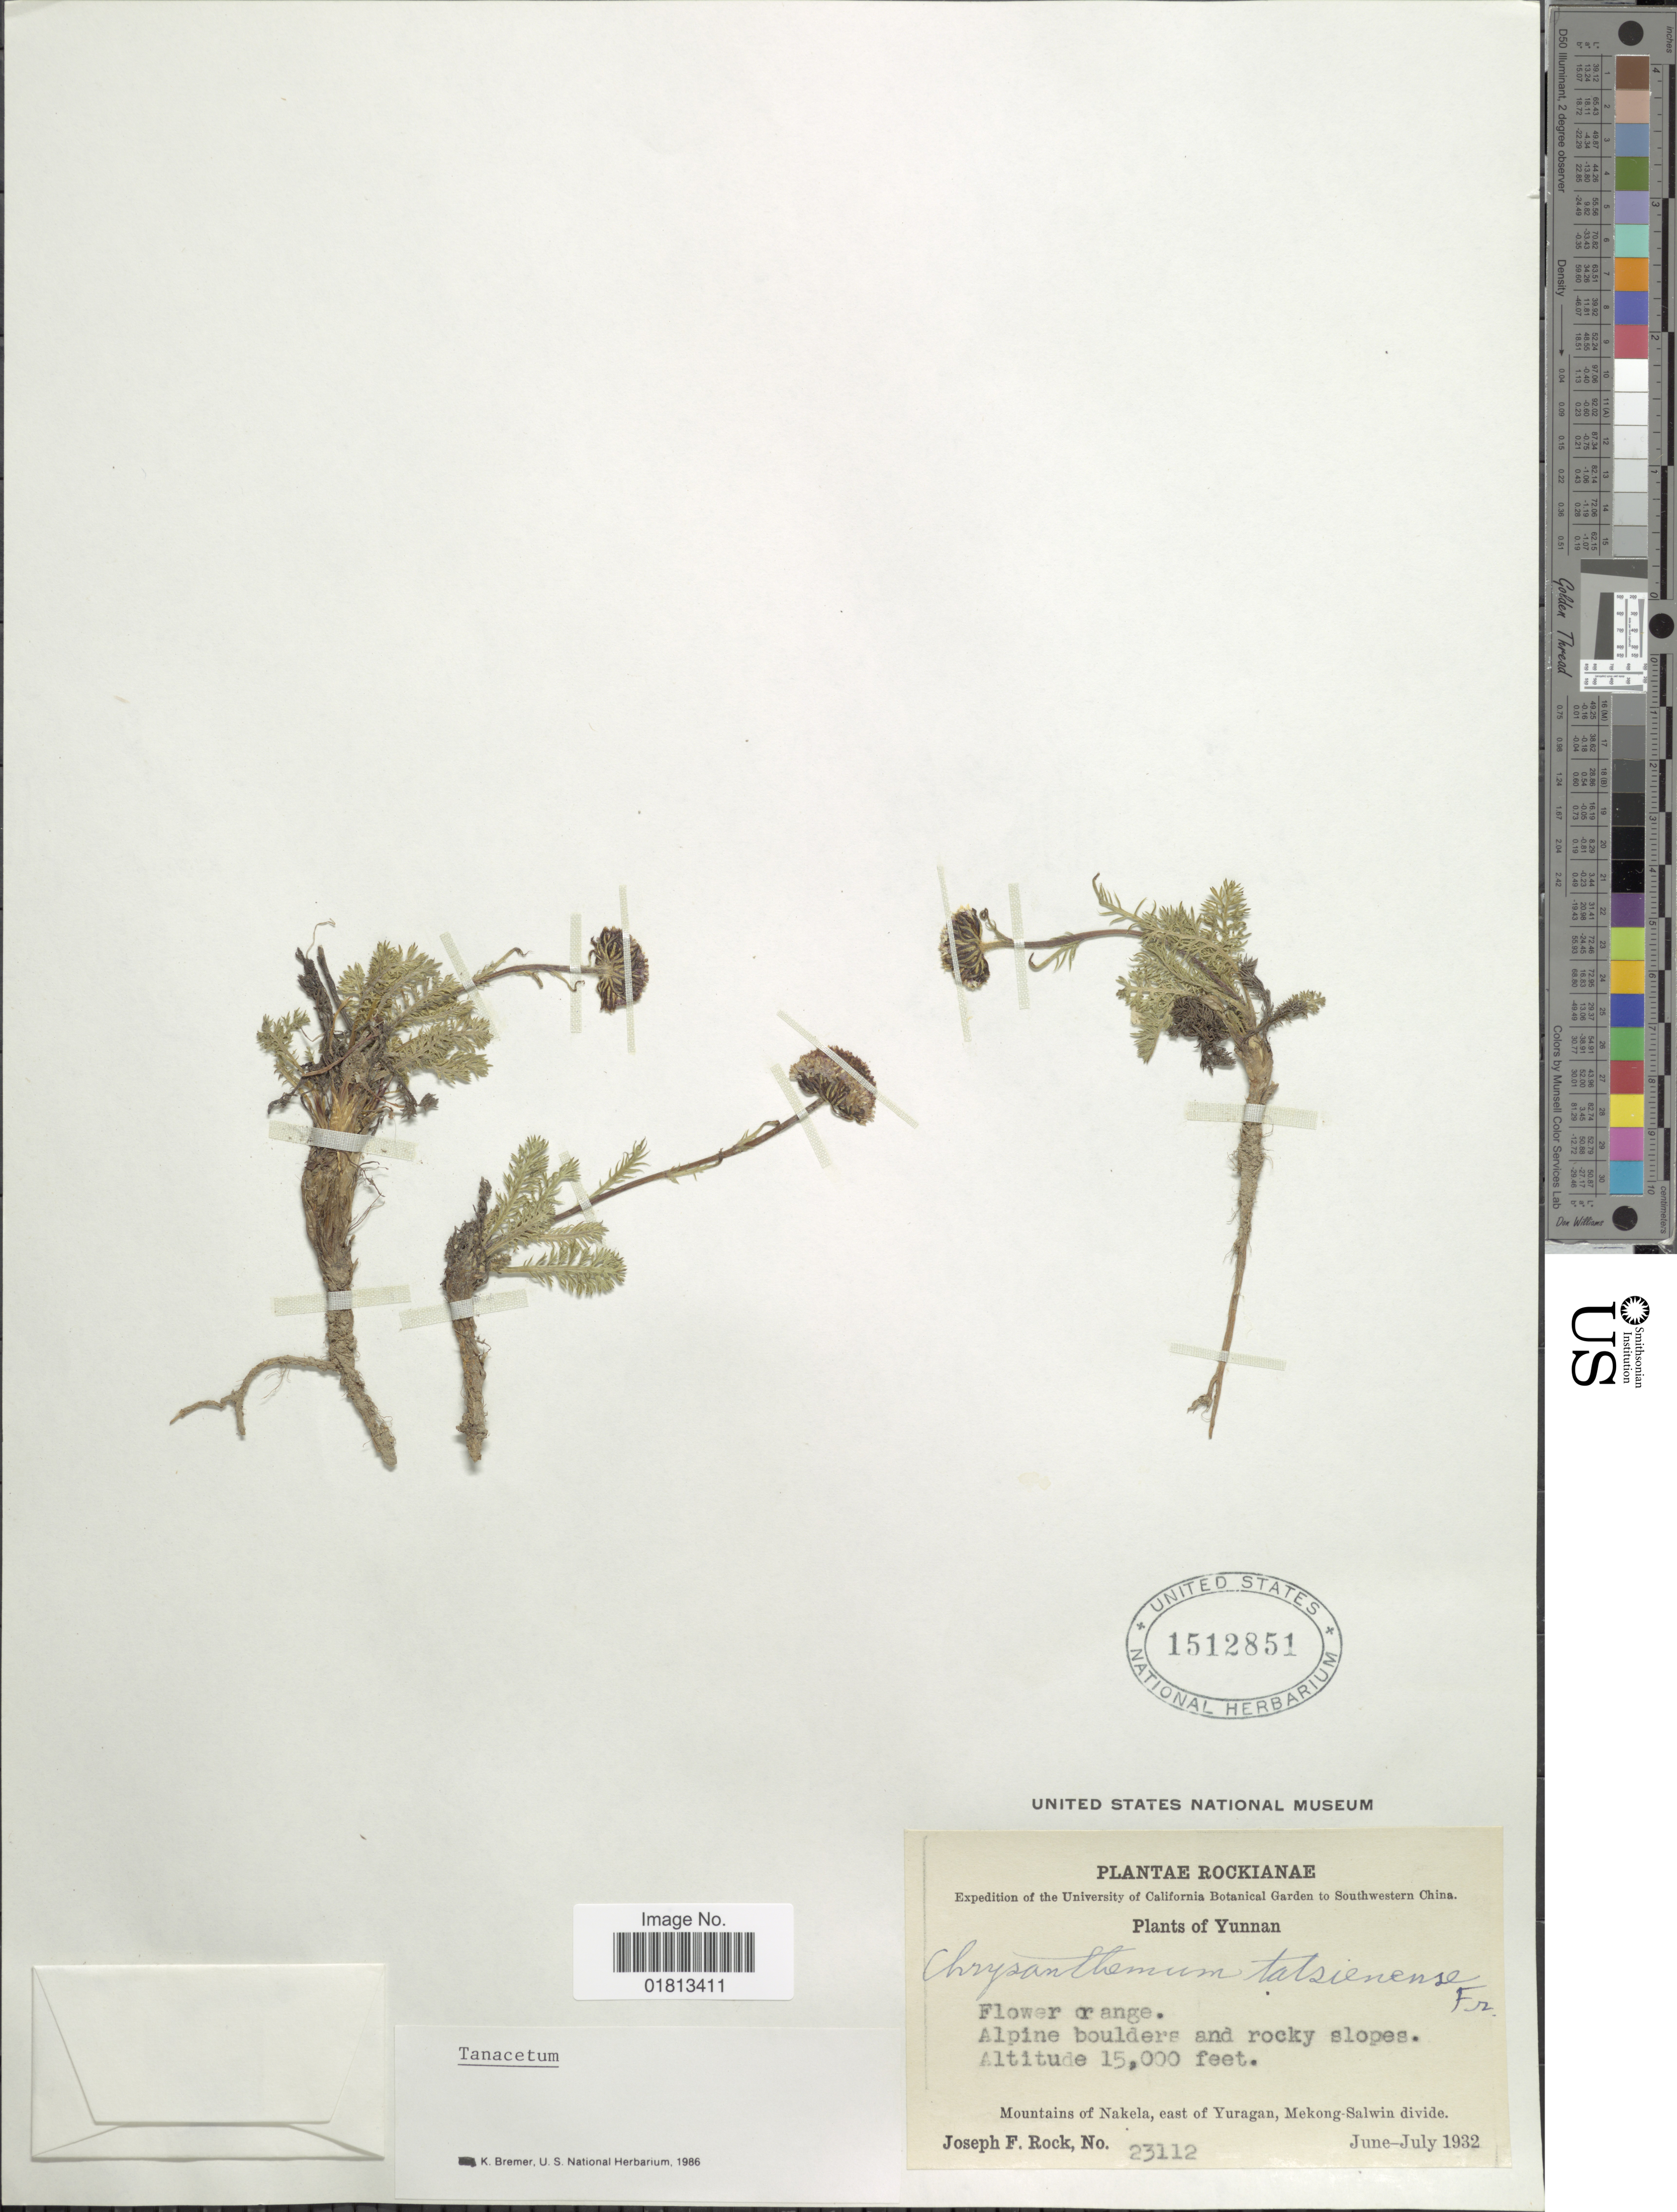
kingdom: Plantae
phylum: Tracheophyta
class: Magnoliopsida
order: Asterales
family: Asteraceae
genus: Tanacetum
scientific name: Tanacetum tatsienensis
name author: (Bureau & Franch.) K. Bremer & Humphries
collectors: J. F. Rock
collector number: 23112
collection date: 1932-06/1932-07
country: China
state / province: Yunnan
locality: Rockianae, Mountains of Nakela, east of Yuragan, Mekong-Salwin divide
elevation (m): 4572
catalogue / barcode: US 1512851